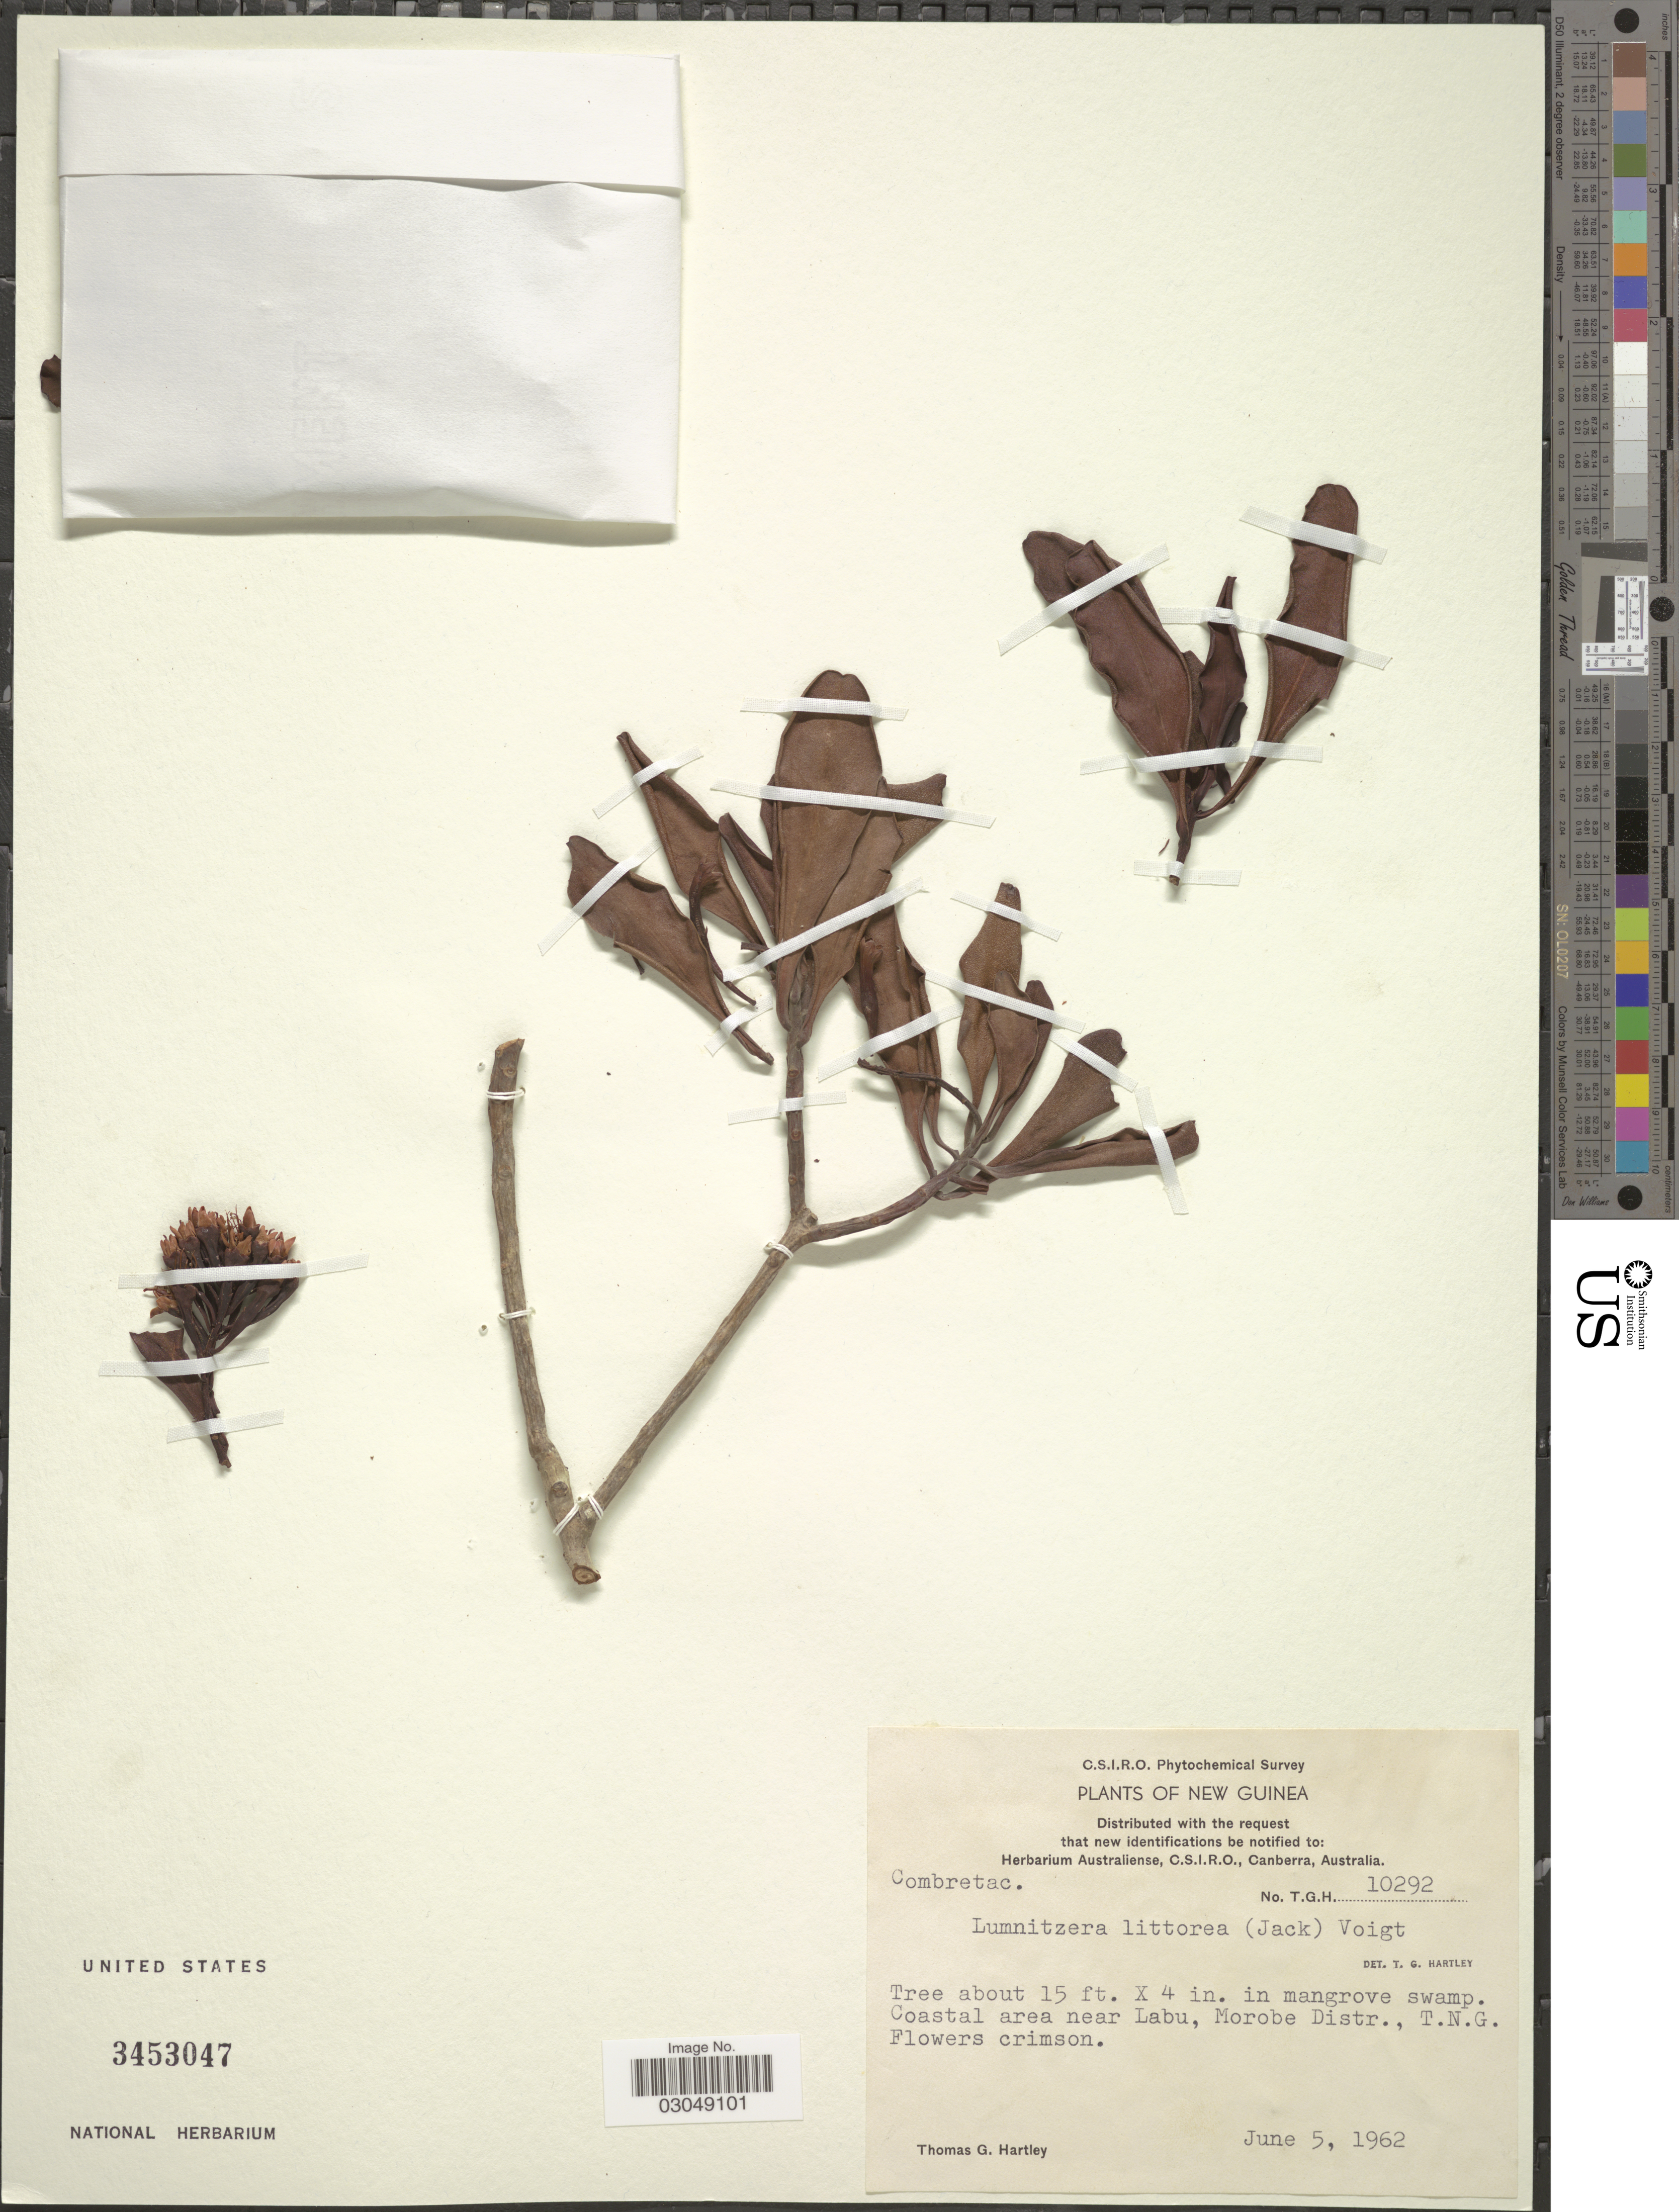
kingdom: Plantae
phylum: Tracheophyta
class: Magnoliopsida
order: Myrtales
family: Combretaceae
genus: Lumnitzera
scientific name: Lumnitzera littorea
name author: (Jack) Voight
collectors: T. G. Hartley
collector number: T.G.H.10292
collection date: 1962-06-05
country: Papua New Guinea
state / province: Morobe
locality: New Guinea. Coastal area near Labu, Morobe Distr., T.N.G.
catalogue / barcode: US 3453047